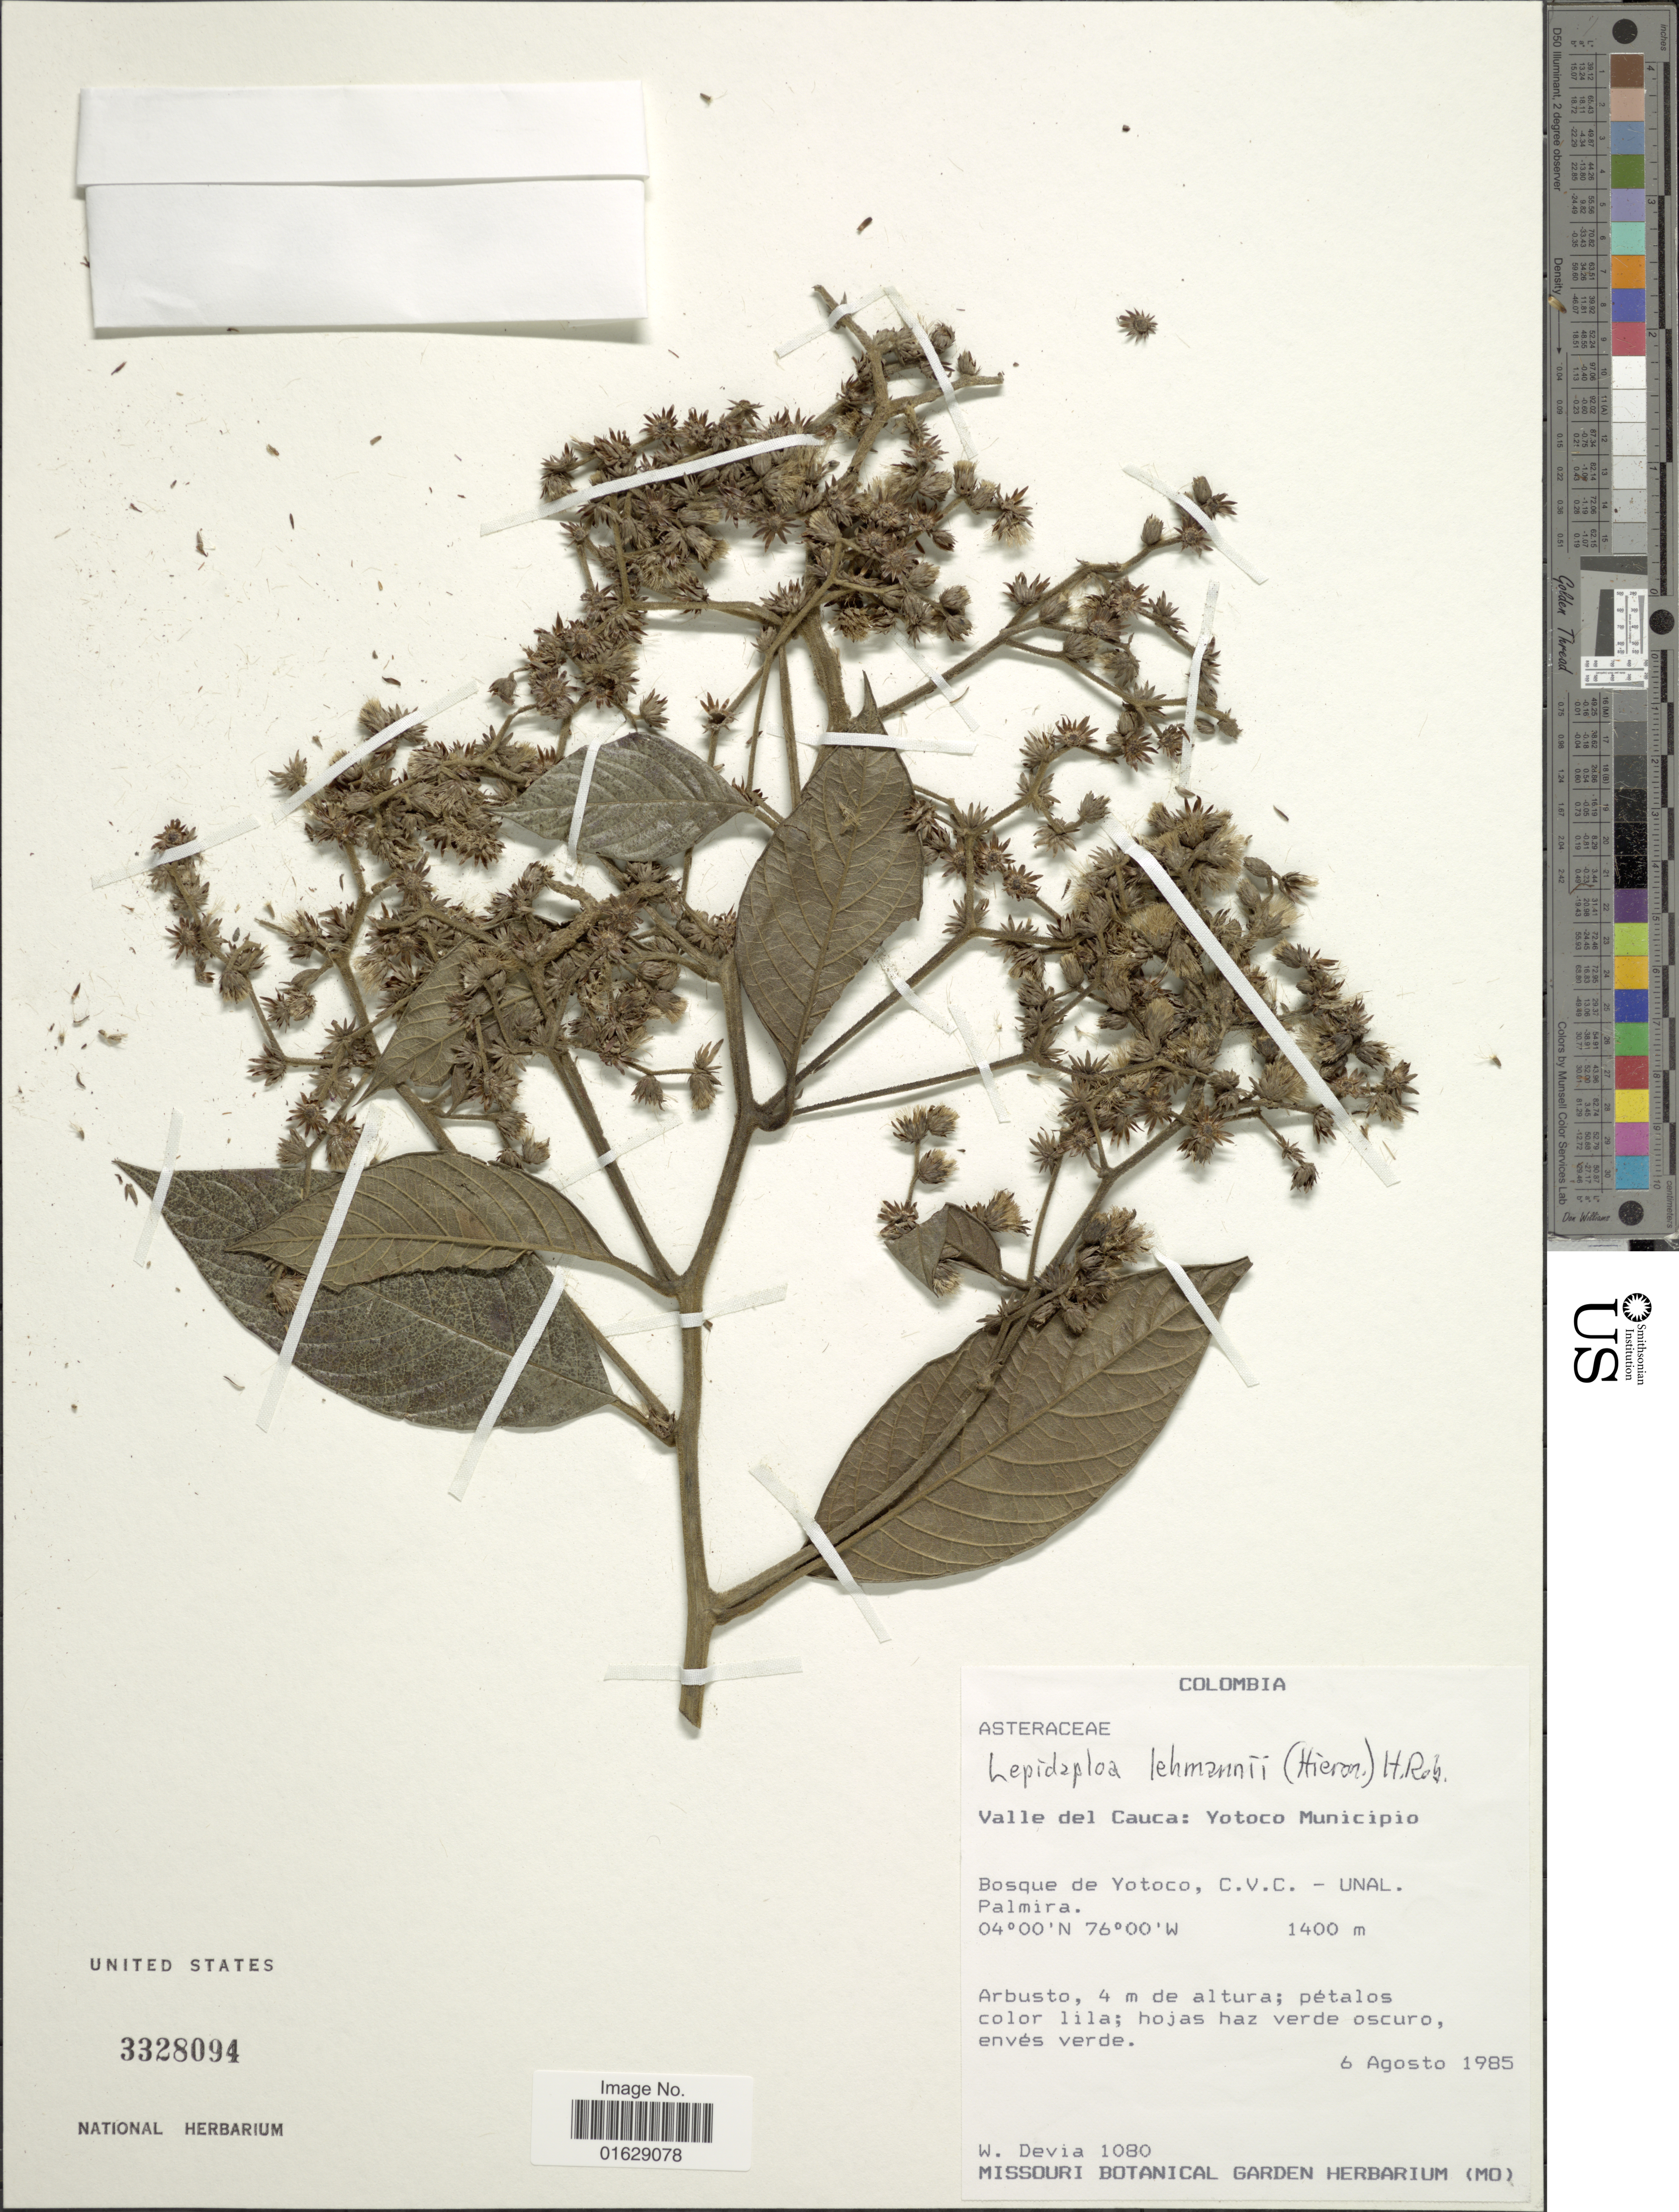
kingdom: Plantae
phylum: Tracheophyta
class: Magnoliopsida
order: Asterales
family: Asteraceae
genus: Lepidaploa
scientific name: Lepidaploa lehmannii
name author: (Hieron.) H. Rob.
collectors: W. Devia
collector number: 1080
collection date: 1985-08-06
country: Colombia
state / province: Cauca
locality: Valle del Cauca: Yotoco Municipio. Bosque de Yotoco, C.V.C. - Unal. Palmira.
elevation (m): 1400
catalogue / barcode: US 3328094